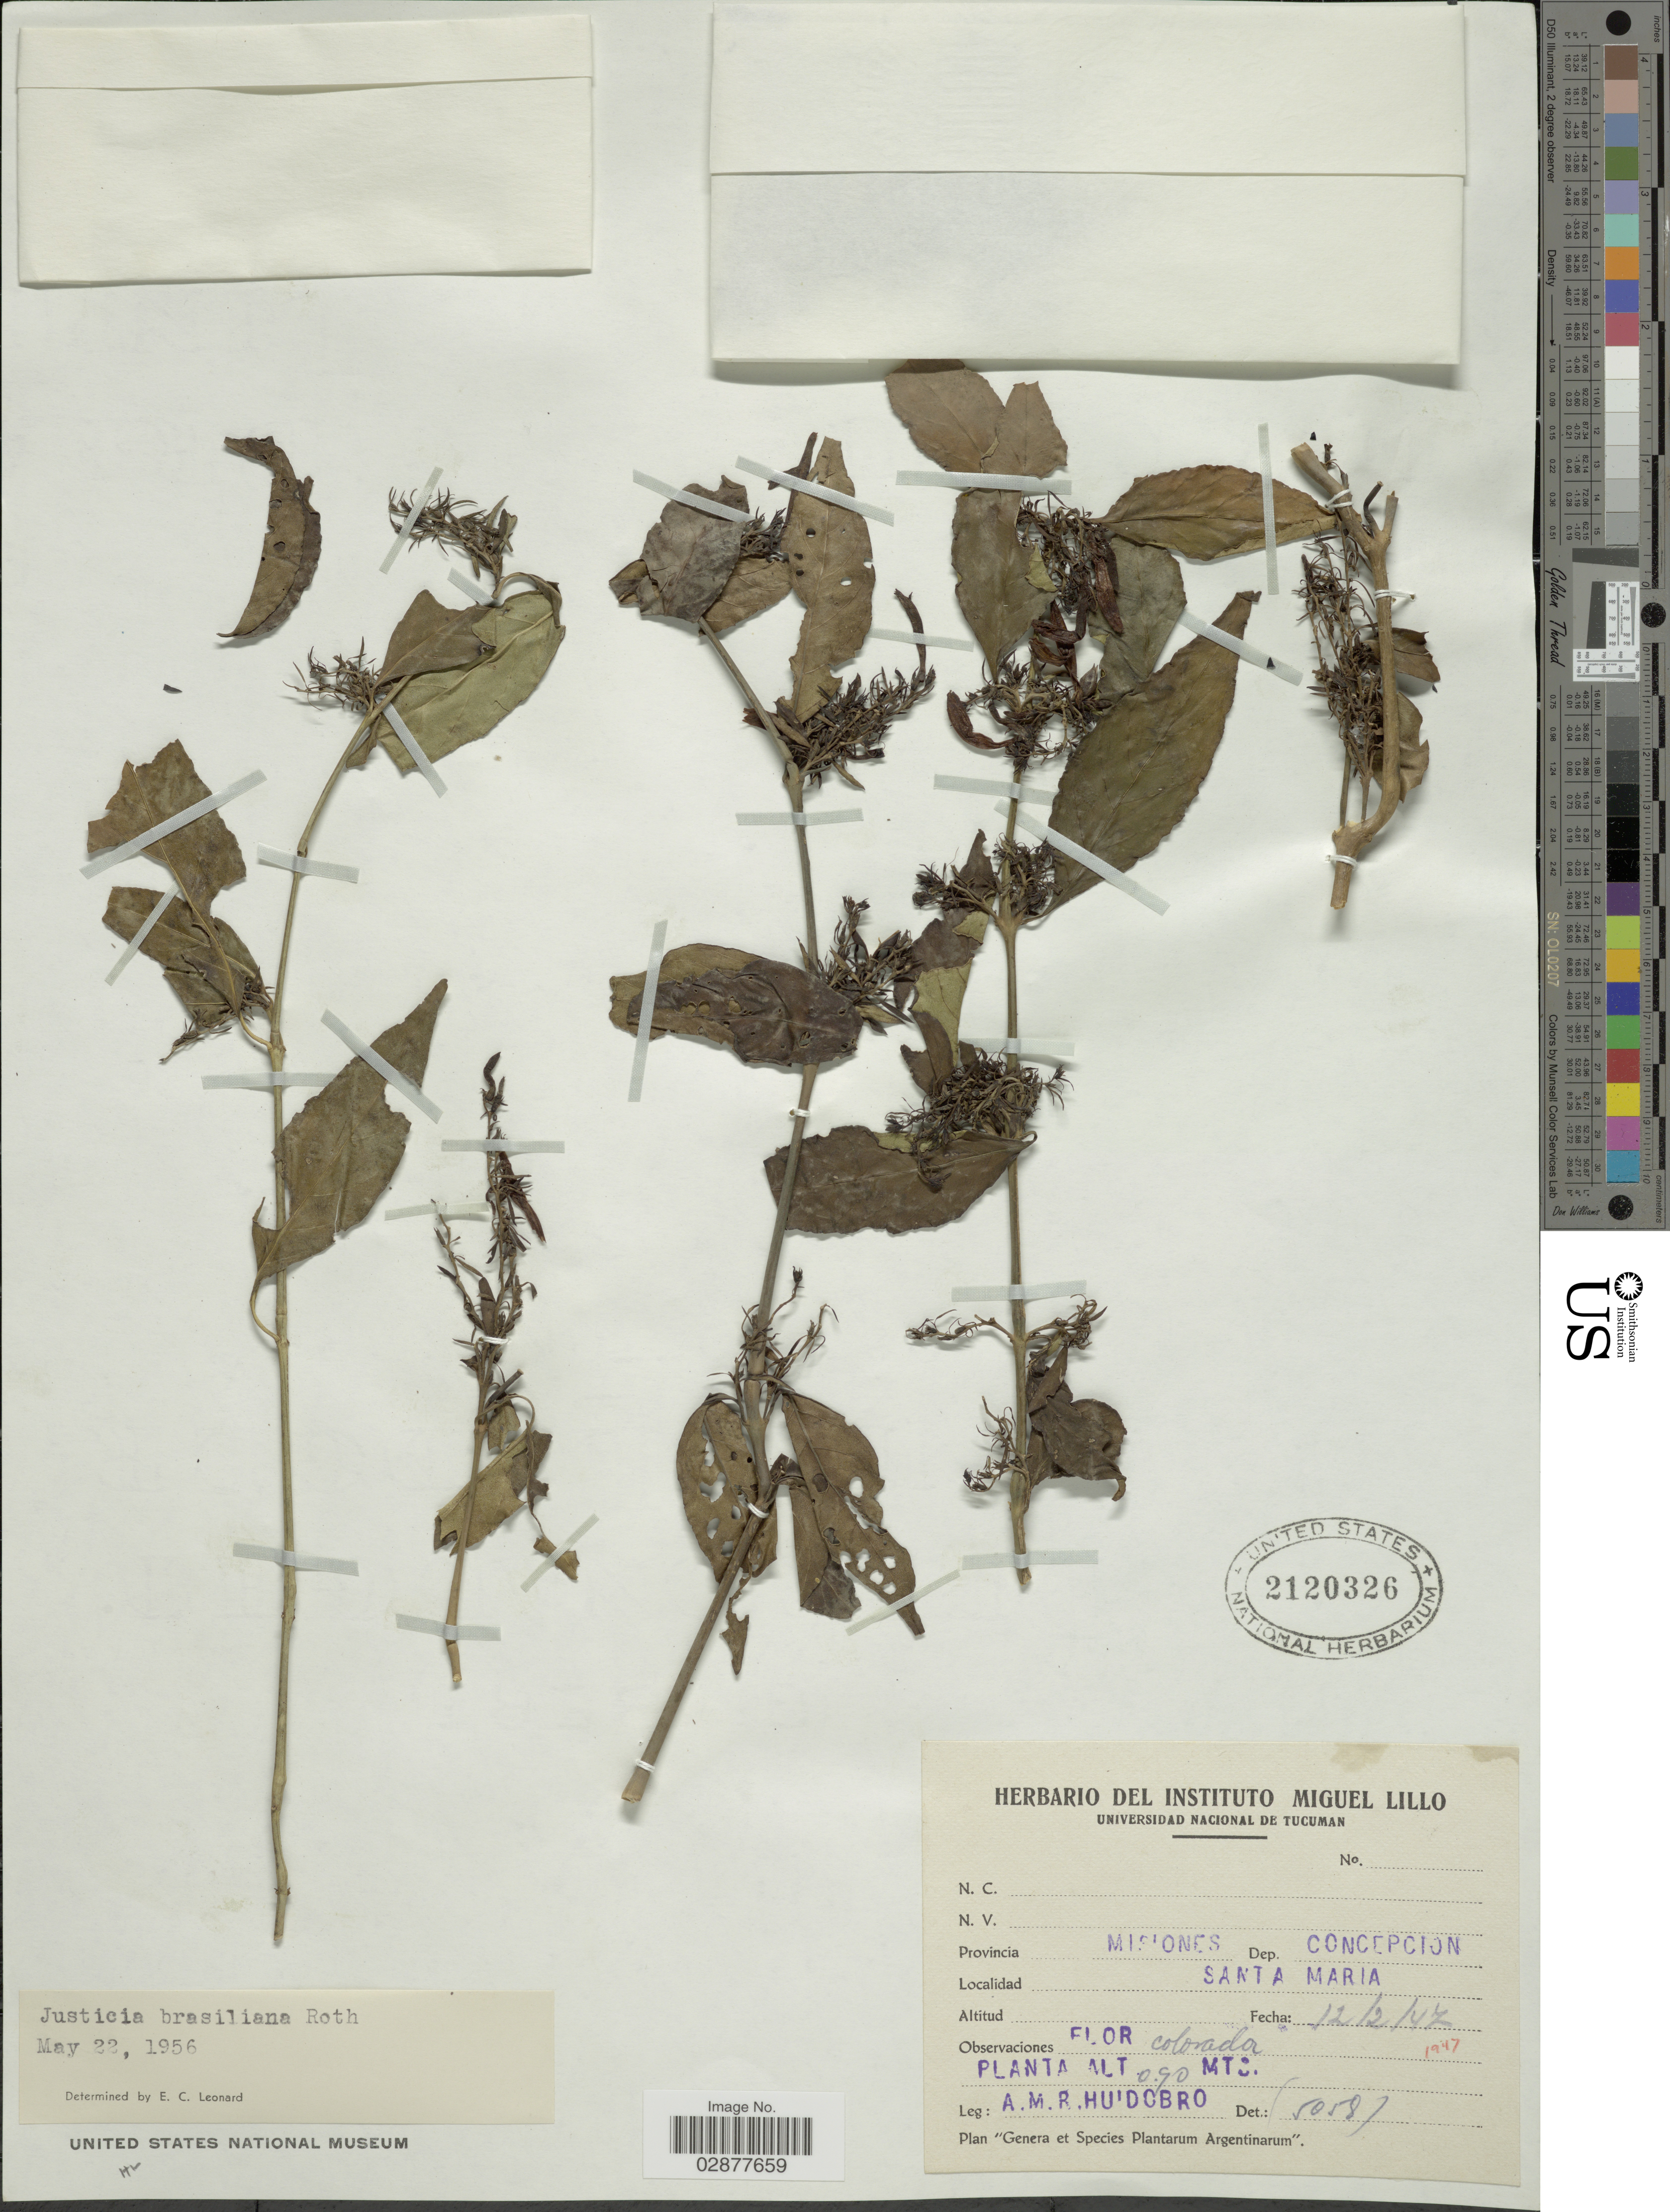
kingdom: Plantae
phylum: Tracheophyta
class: Magnoliopsida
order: Lamiales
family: Acanthaceae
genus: Justicia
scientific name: Justicia brasiliana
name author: Roth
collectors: A. M. R. Huidobro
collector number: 5058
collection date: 1947-02-12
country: Argentina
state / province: Misiones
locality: Provincia Misiones, Dep. Concepcion. Santa Maria.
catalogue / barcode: US 2120326